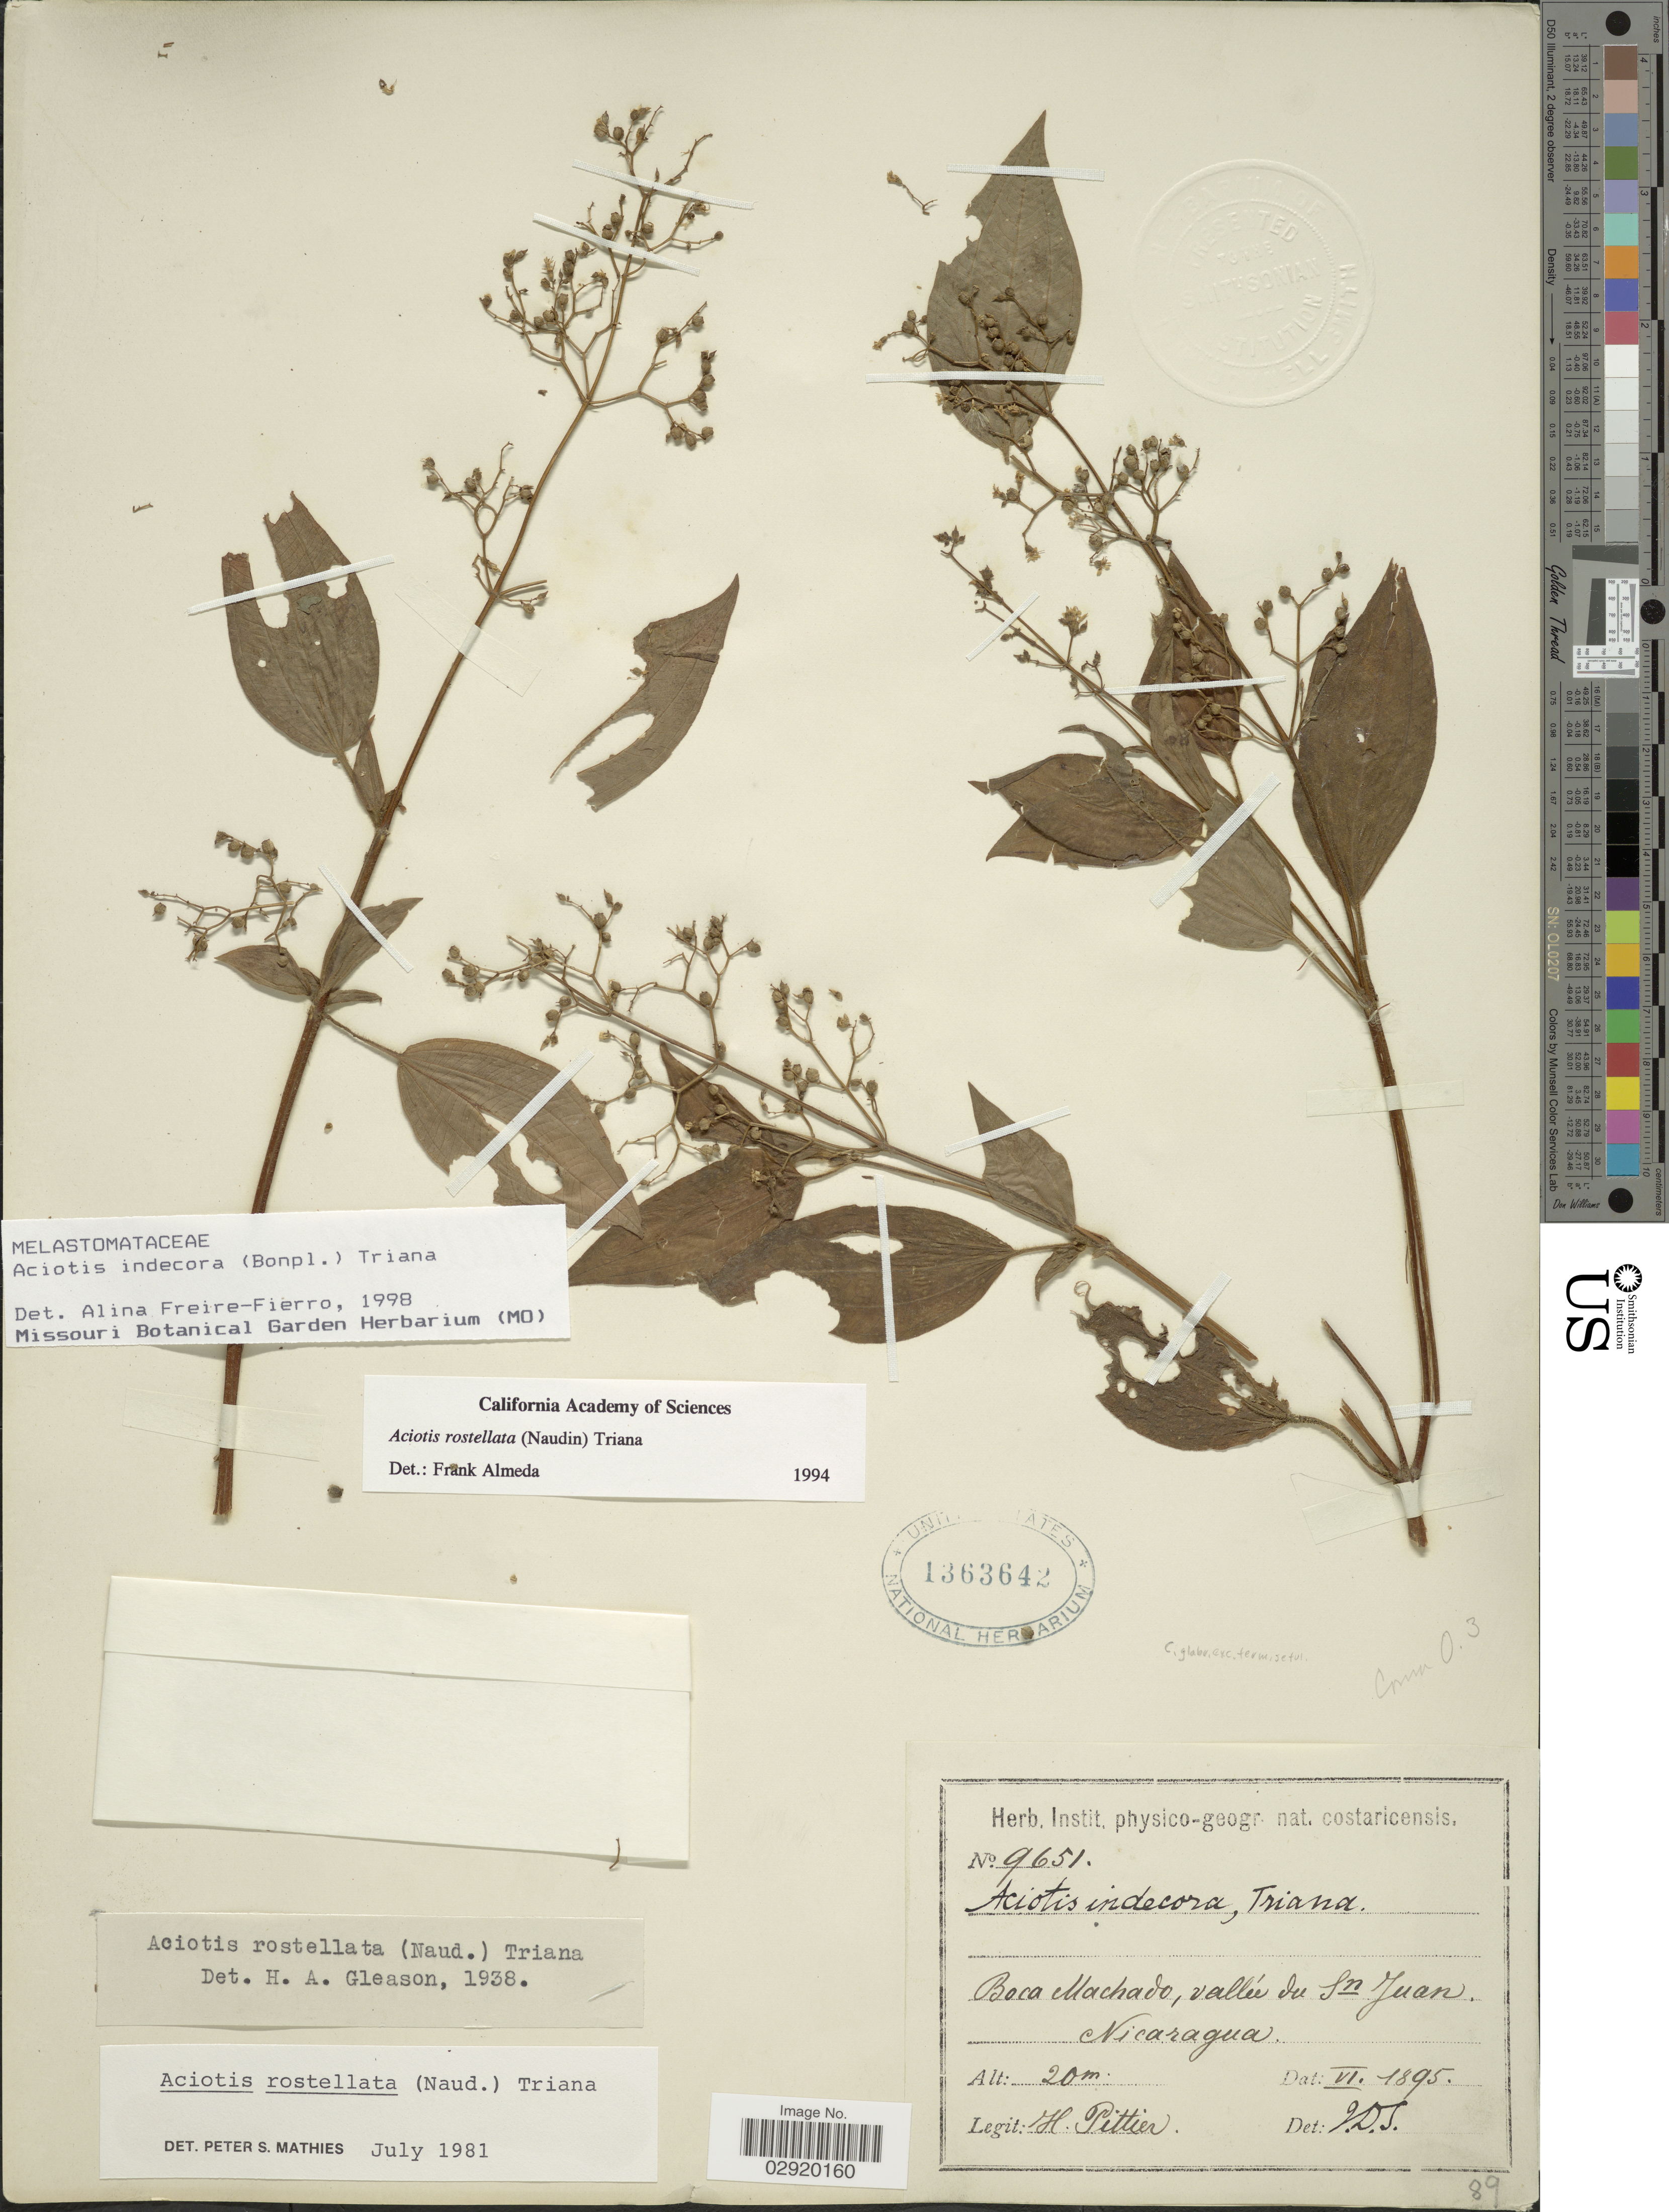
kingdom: Plantae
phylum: Tracheophyta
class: Magnoliopsida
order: Myrtales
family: Melastomataceae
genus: Aciotis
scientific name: Aciotis indecora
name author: (Bonpl.) Triana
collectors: H. F. Pittier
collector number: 9651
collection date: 1895-06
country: Nicaragua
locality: Boca Machado, vallée de Sn Juan.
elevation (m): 20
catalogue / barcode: US 1363642